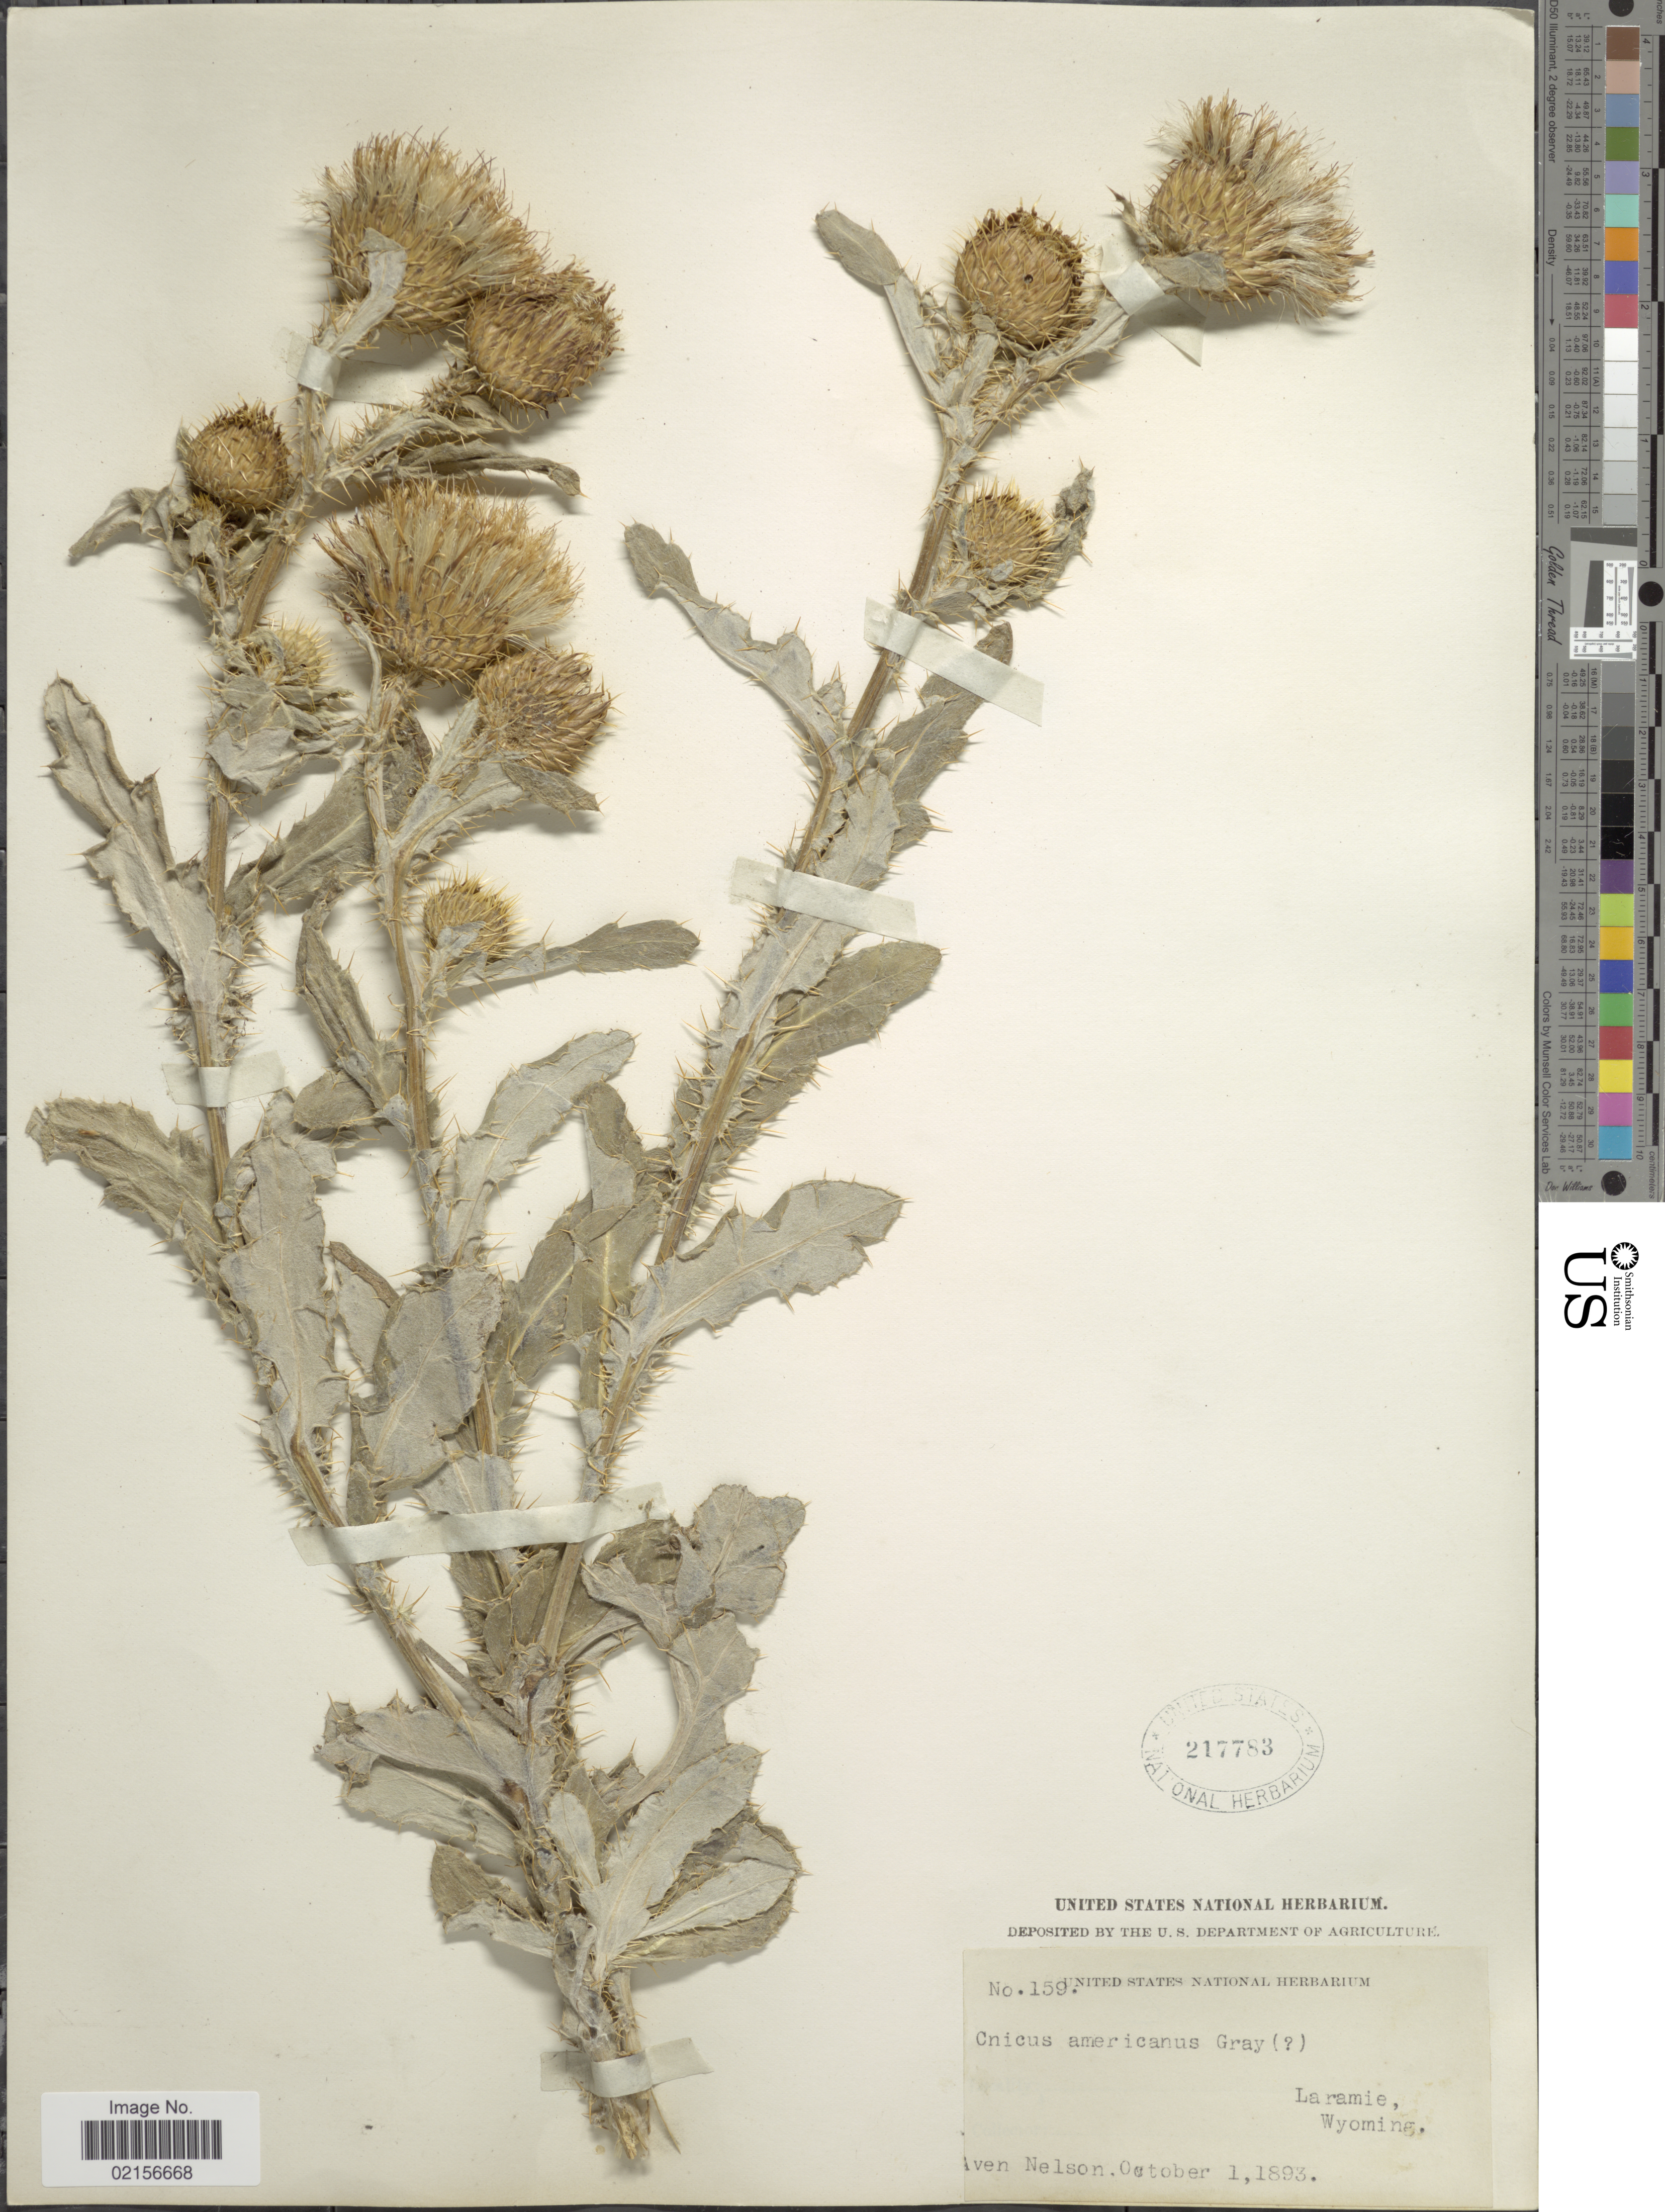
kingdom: Plantae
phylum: Tracheophyta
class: Magnoliopsida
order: Asterales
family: Asteraceae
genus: Cirsium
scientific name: Cirsium scariosum var. americanum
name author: (A. Gray) D.J. Keil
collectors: A. Nelson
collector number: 159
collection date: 1893-10-01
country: United States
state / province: Wyoming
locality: Laramie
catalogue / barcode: US 217783